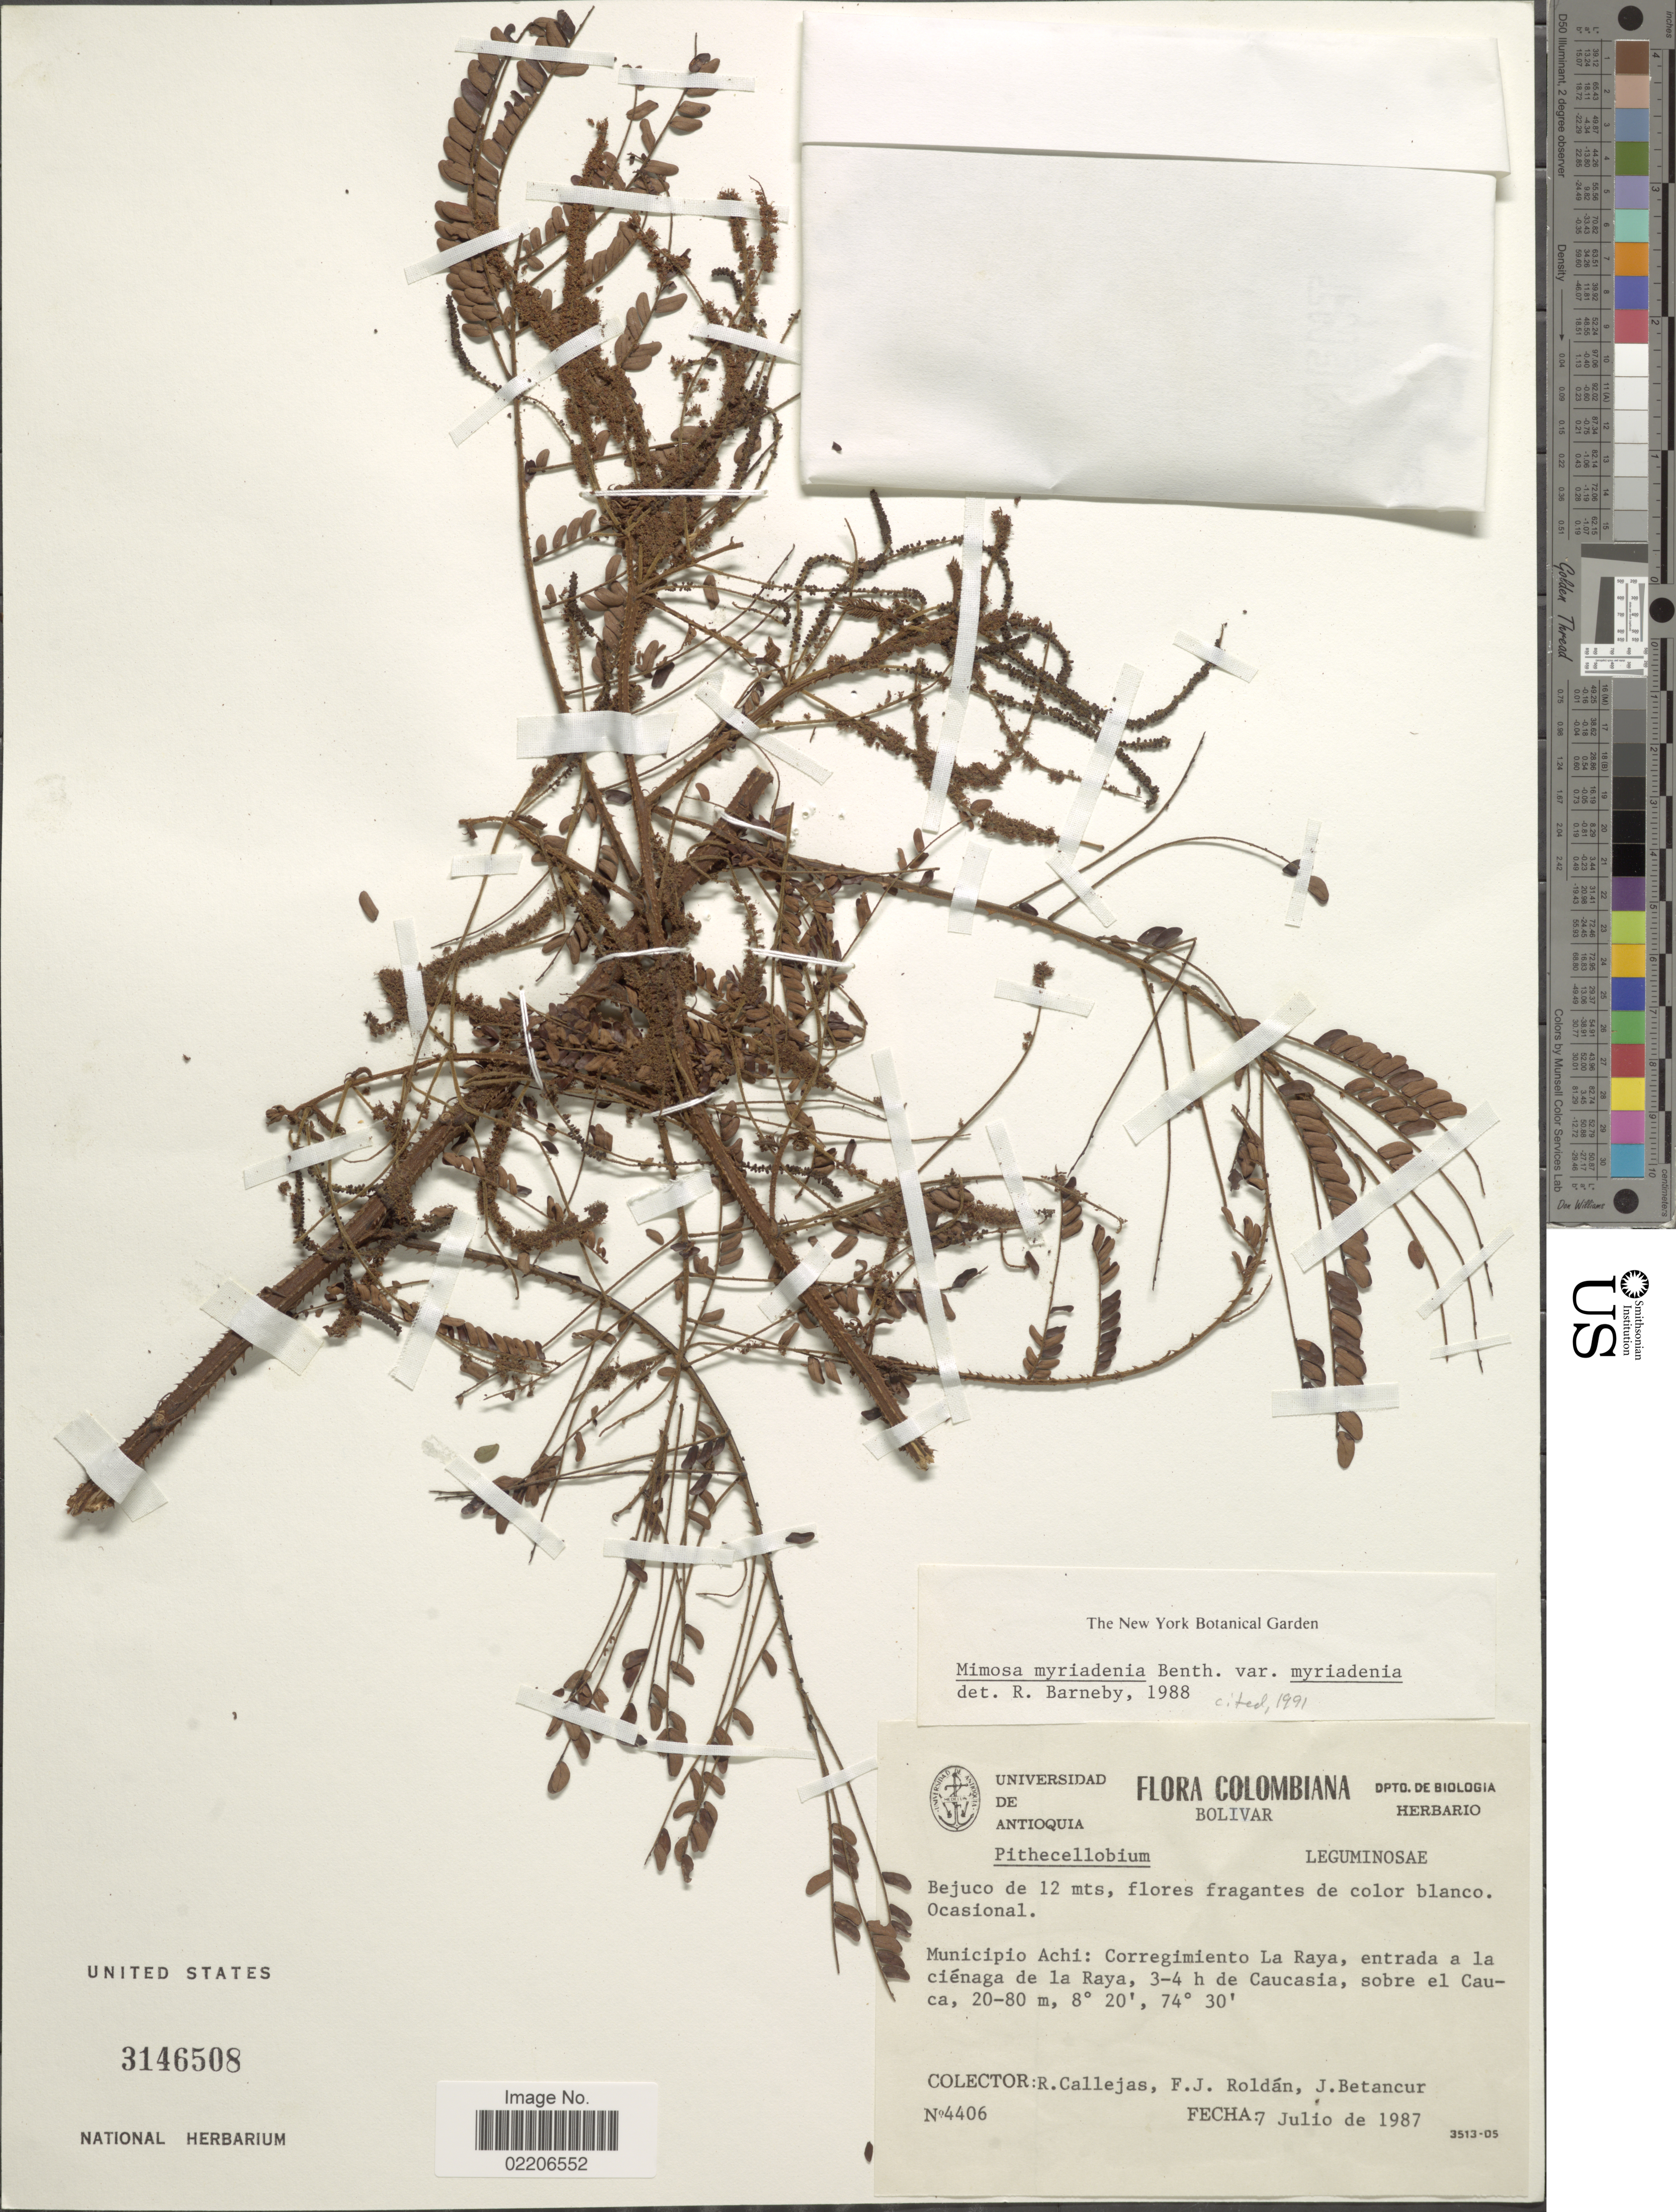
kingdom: Plantae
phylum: Tracheophyta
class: Magnoliopsida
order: Fabales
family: Fabaceae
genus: Mimosa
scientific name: Mimosa myriadenia var. myriadenia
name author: (Benth.) Benth.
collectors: R. Callejas, F. J. Roldán & J. Betancur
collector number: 4406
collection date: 1987-07-07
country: Colombia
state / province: Bolívar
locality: Municipio Achi: Corregimiento La Raya, entrada a la ciénaga de la Raya, 3-4 h de Caucasia, sobre el Cauca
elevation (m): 20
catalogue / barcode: US 3146508